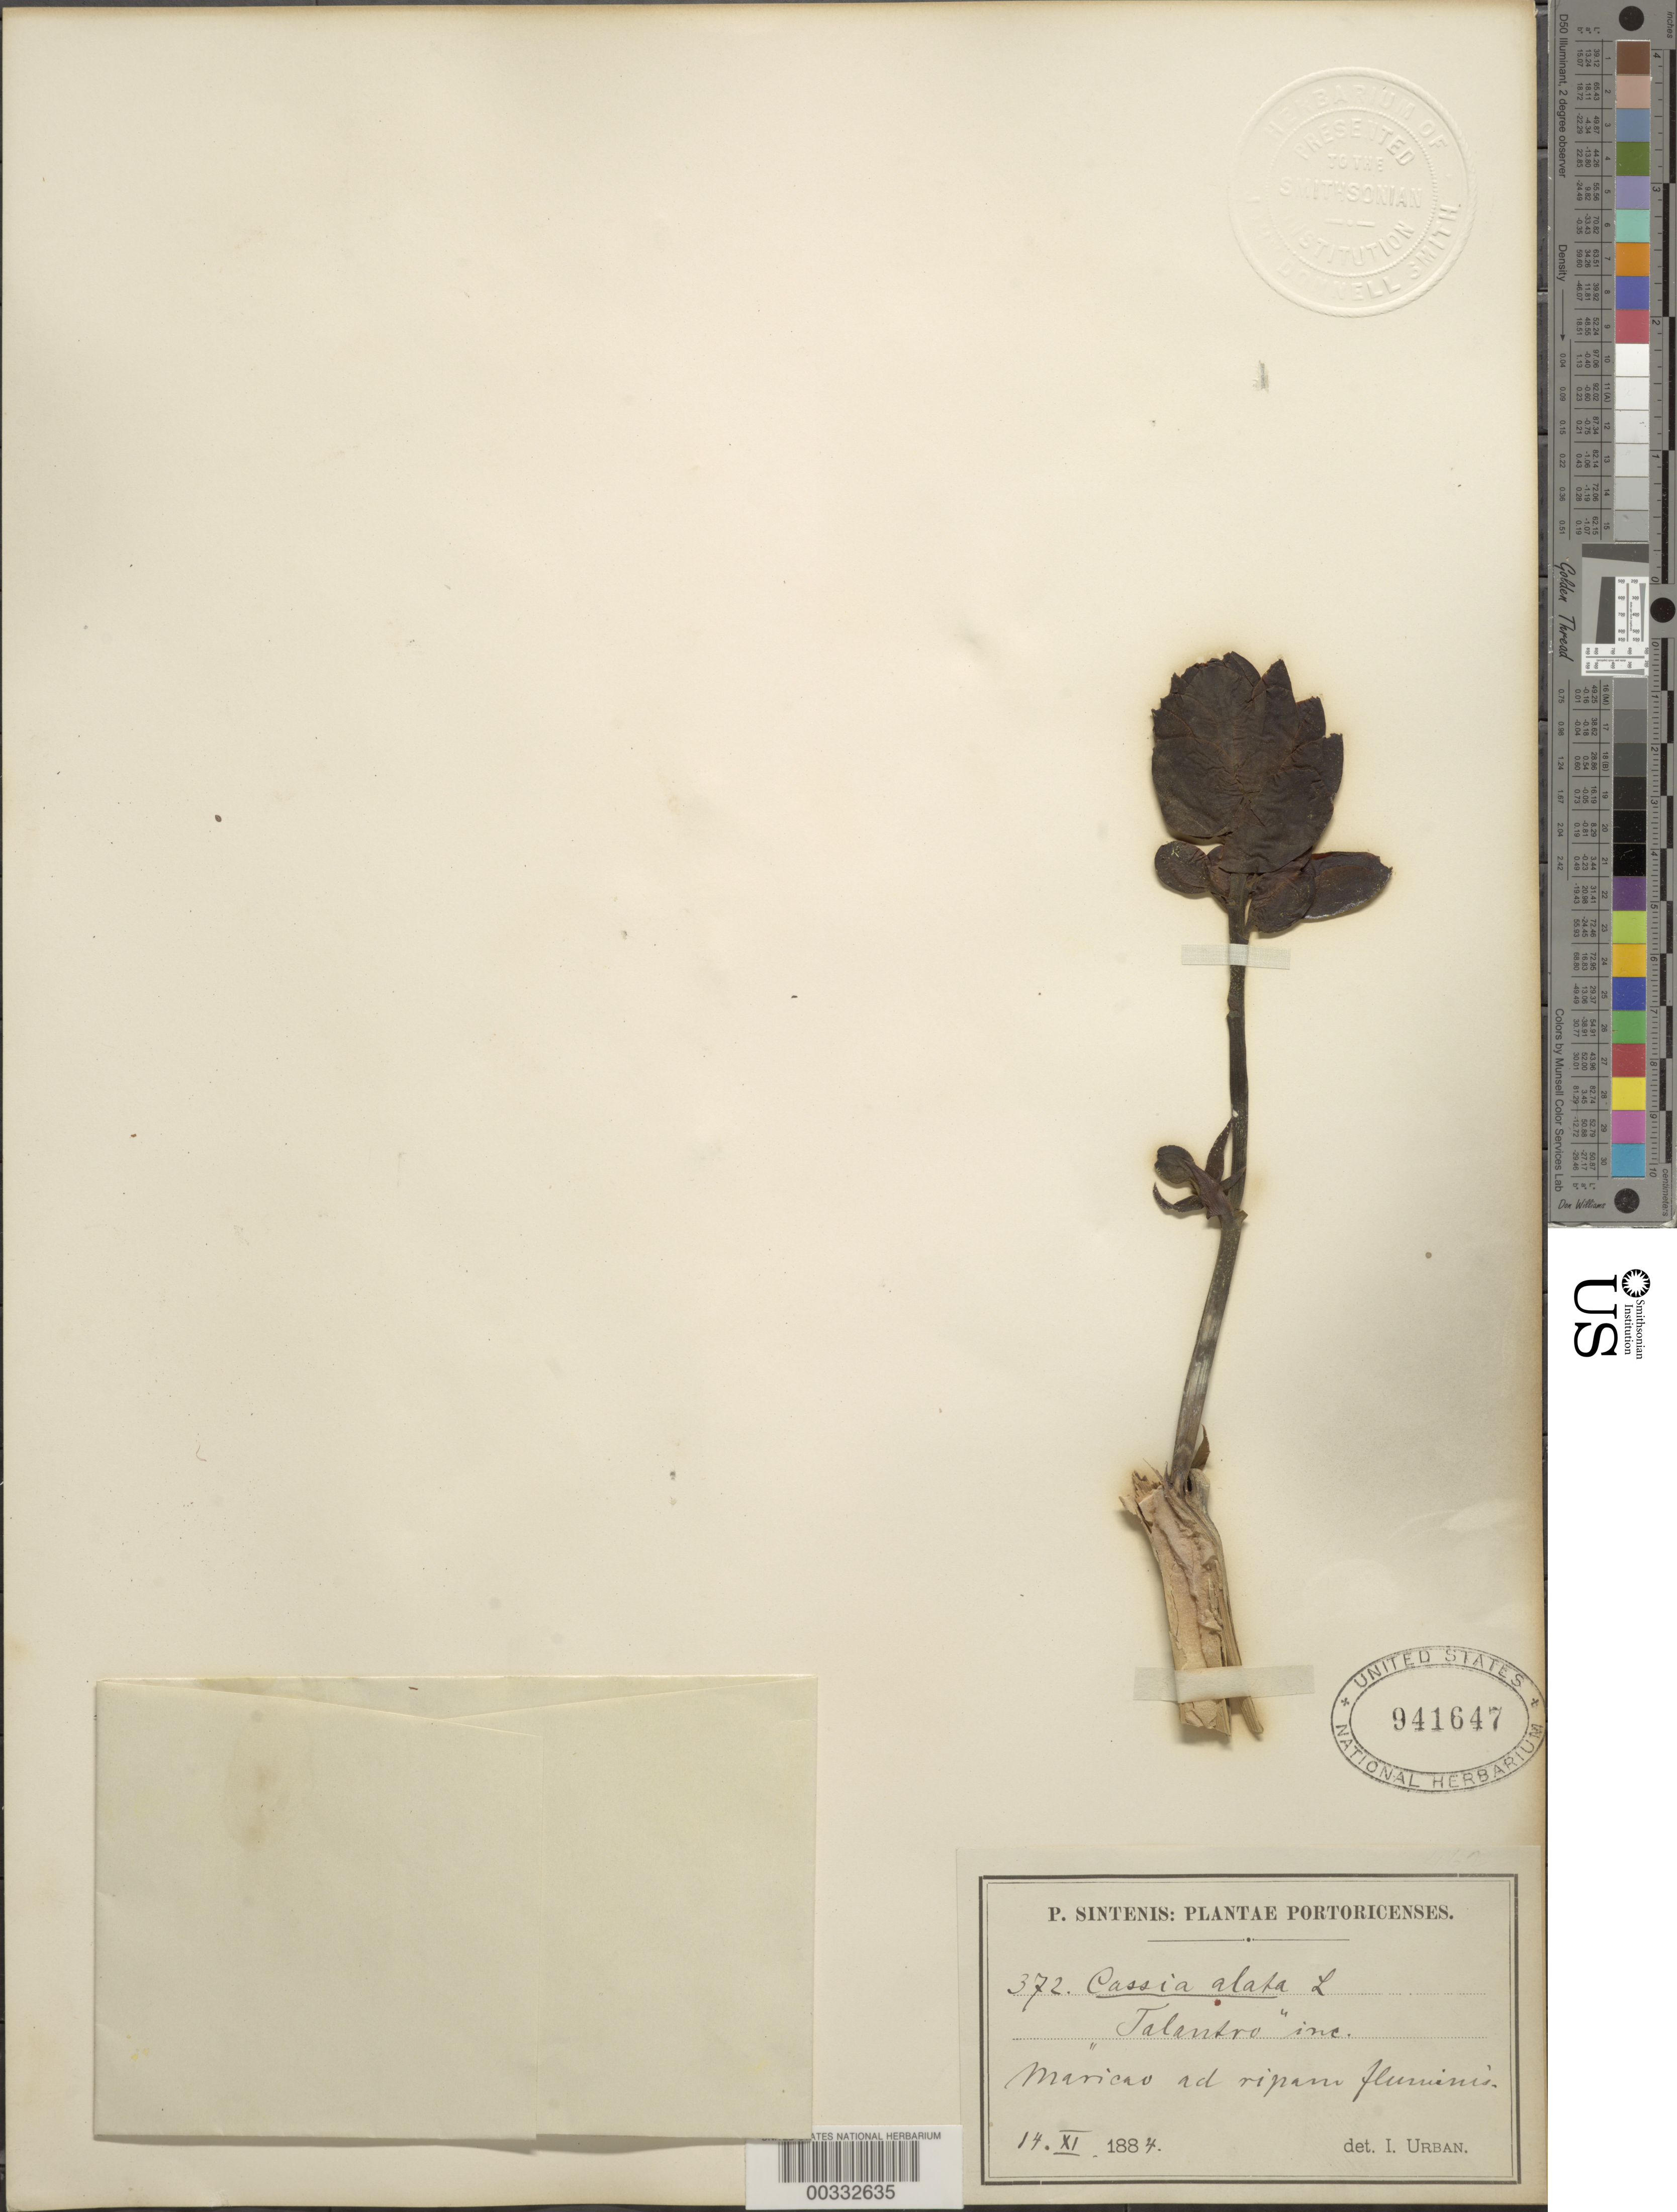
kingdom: Plantae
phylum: Tracheophyta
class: Magnoliopsida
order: Fabales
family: Fabaceae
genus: Senna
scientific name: Senna alata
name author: (L.) Roxb.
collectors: P. Sintenis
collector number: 372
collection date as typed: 14 Nov 1884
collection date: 1884-11-14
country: Puerto Rico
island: Greater Antilles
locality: Maricao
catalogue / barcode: US 941647